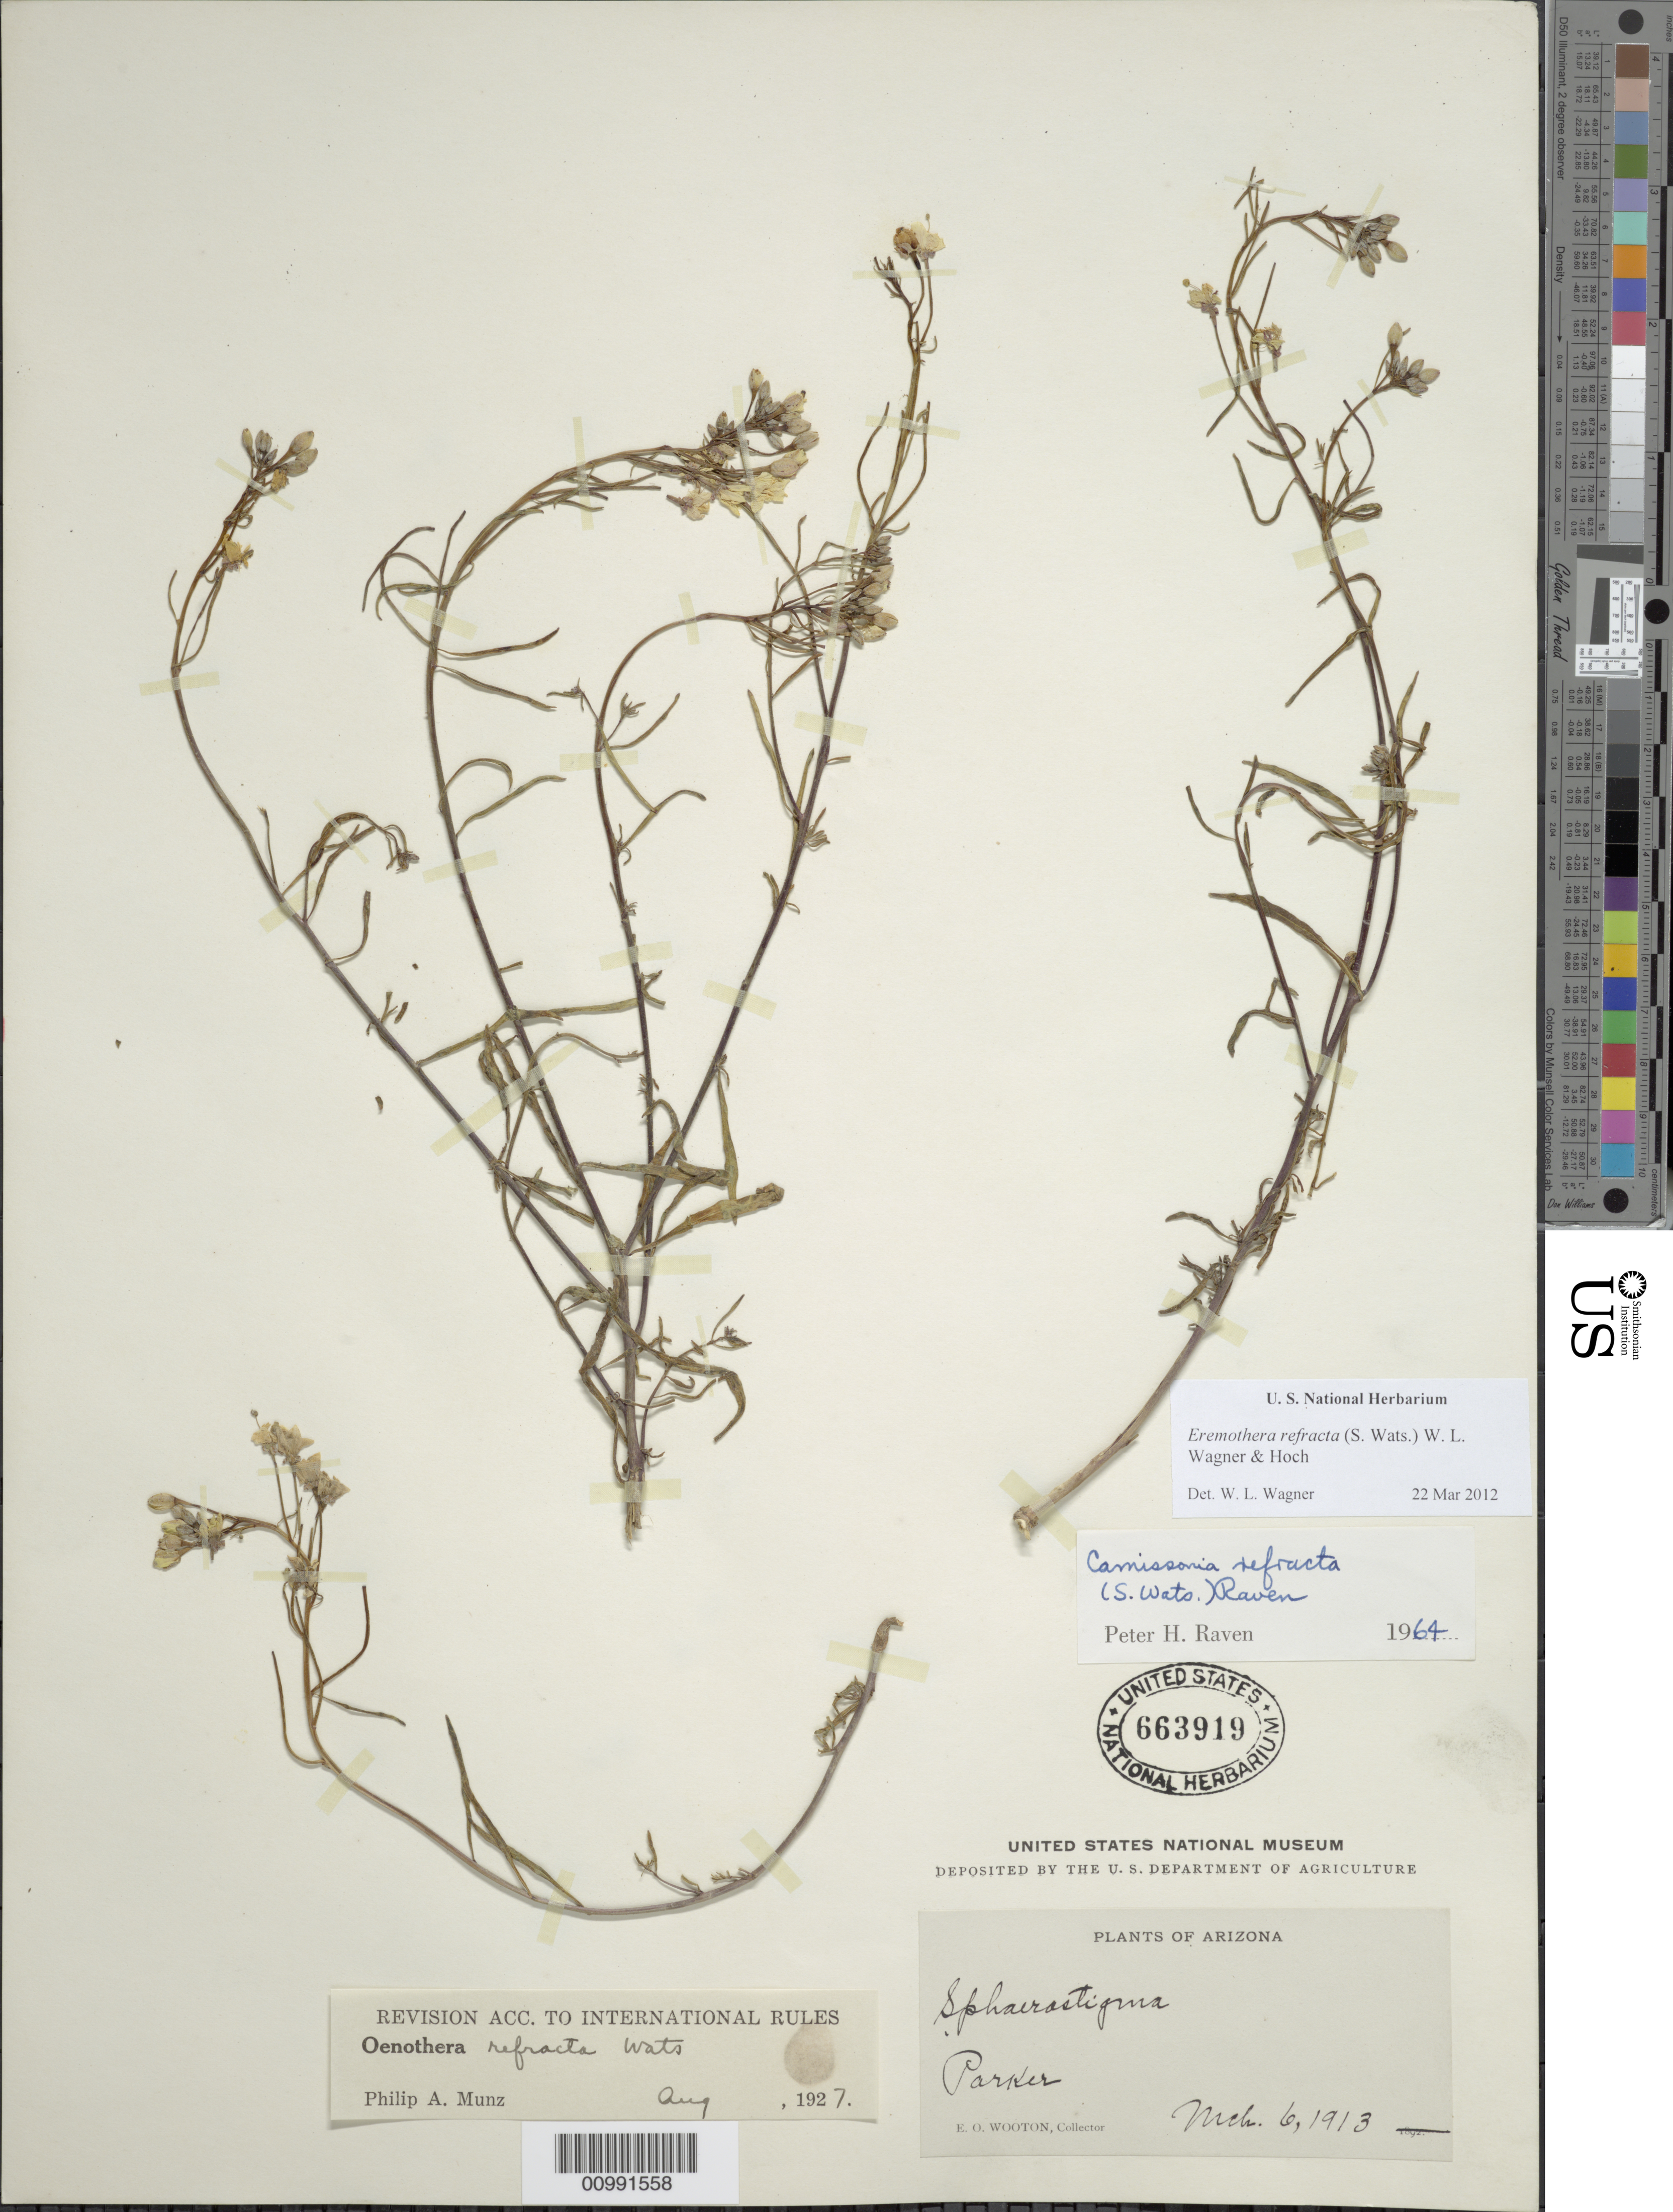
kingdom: Plantae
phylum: Tracheophyta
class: Magnoliopsida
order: Myrtales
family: Onagraceae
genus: Eremothera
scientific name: Eremothera refracta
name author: (S. Watson) W.L. Wagner & Hoch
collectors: E. O. Wooton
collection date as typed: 06 Mar 1913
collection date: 1913-03-06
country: United States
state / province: Arizona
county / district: La Paz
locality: Parker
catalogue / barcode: US 663919